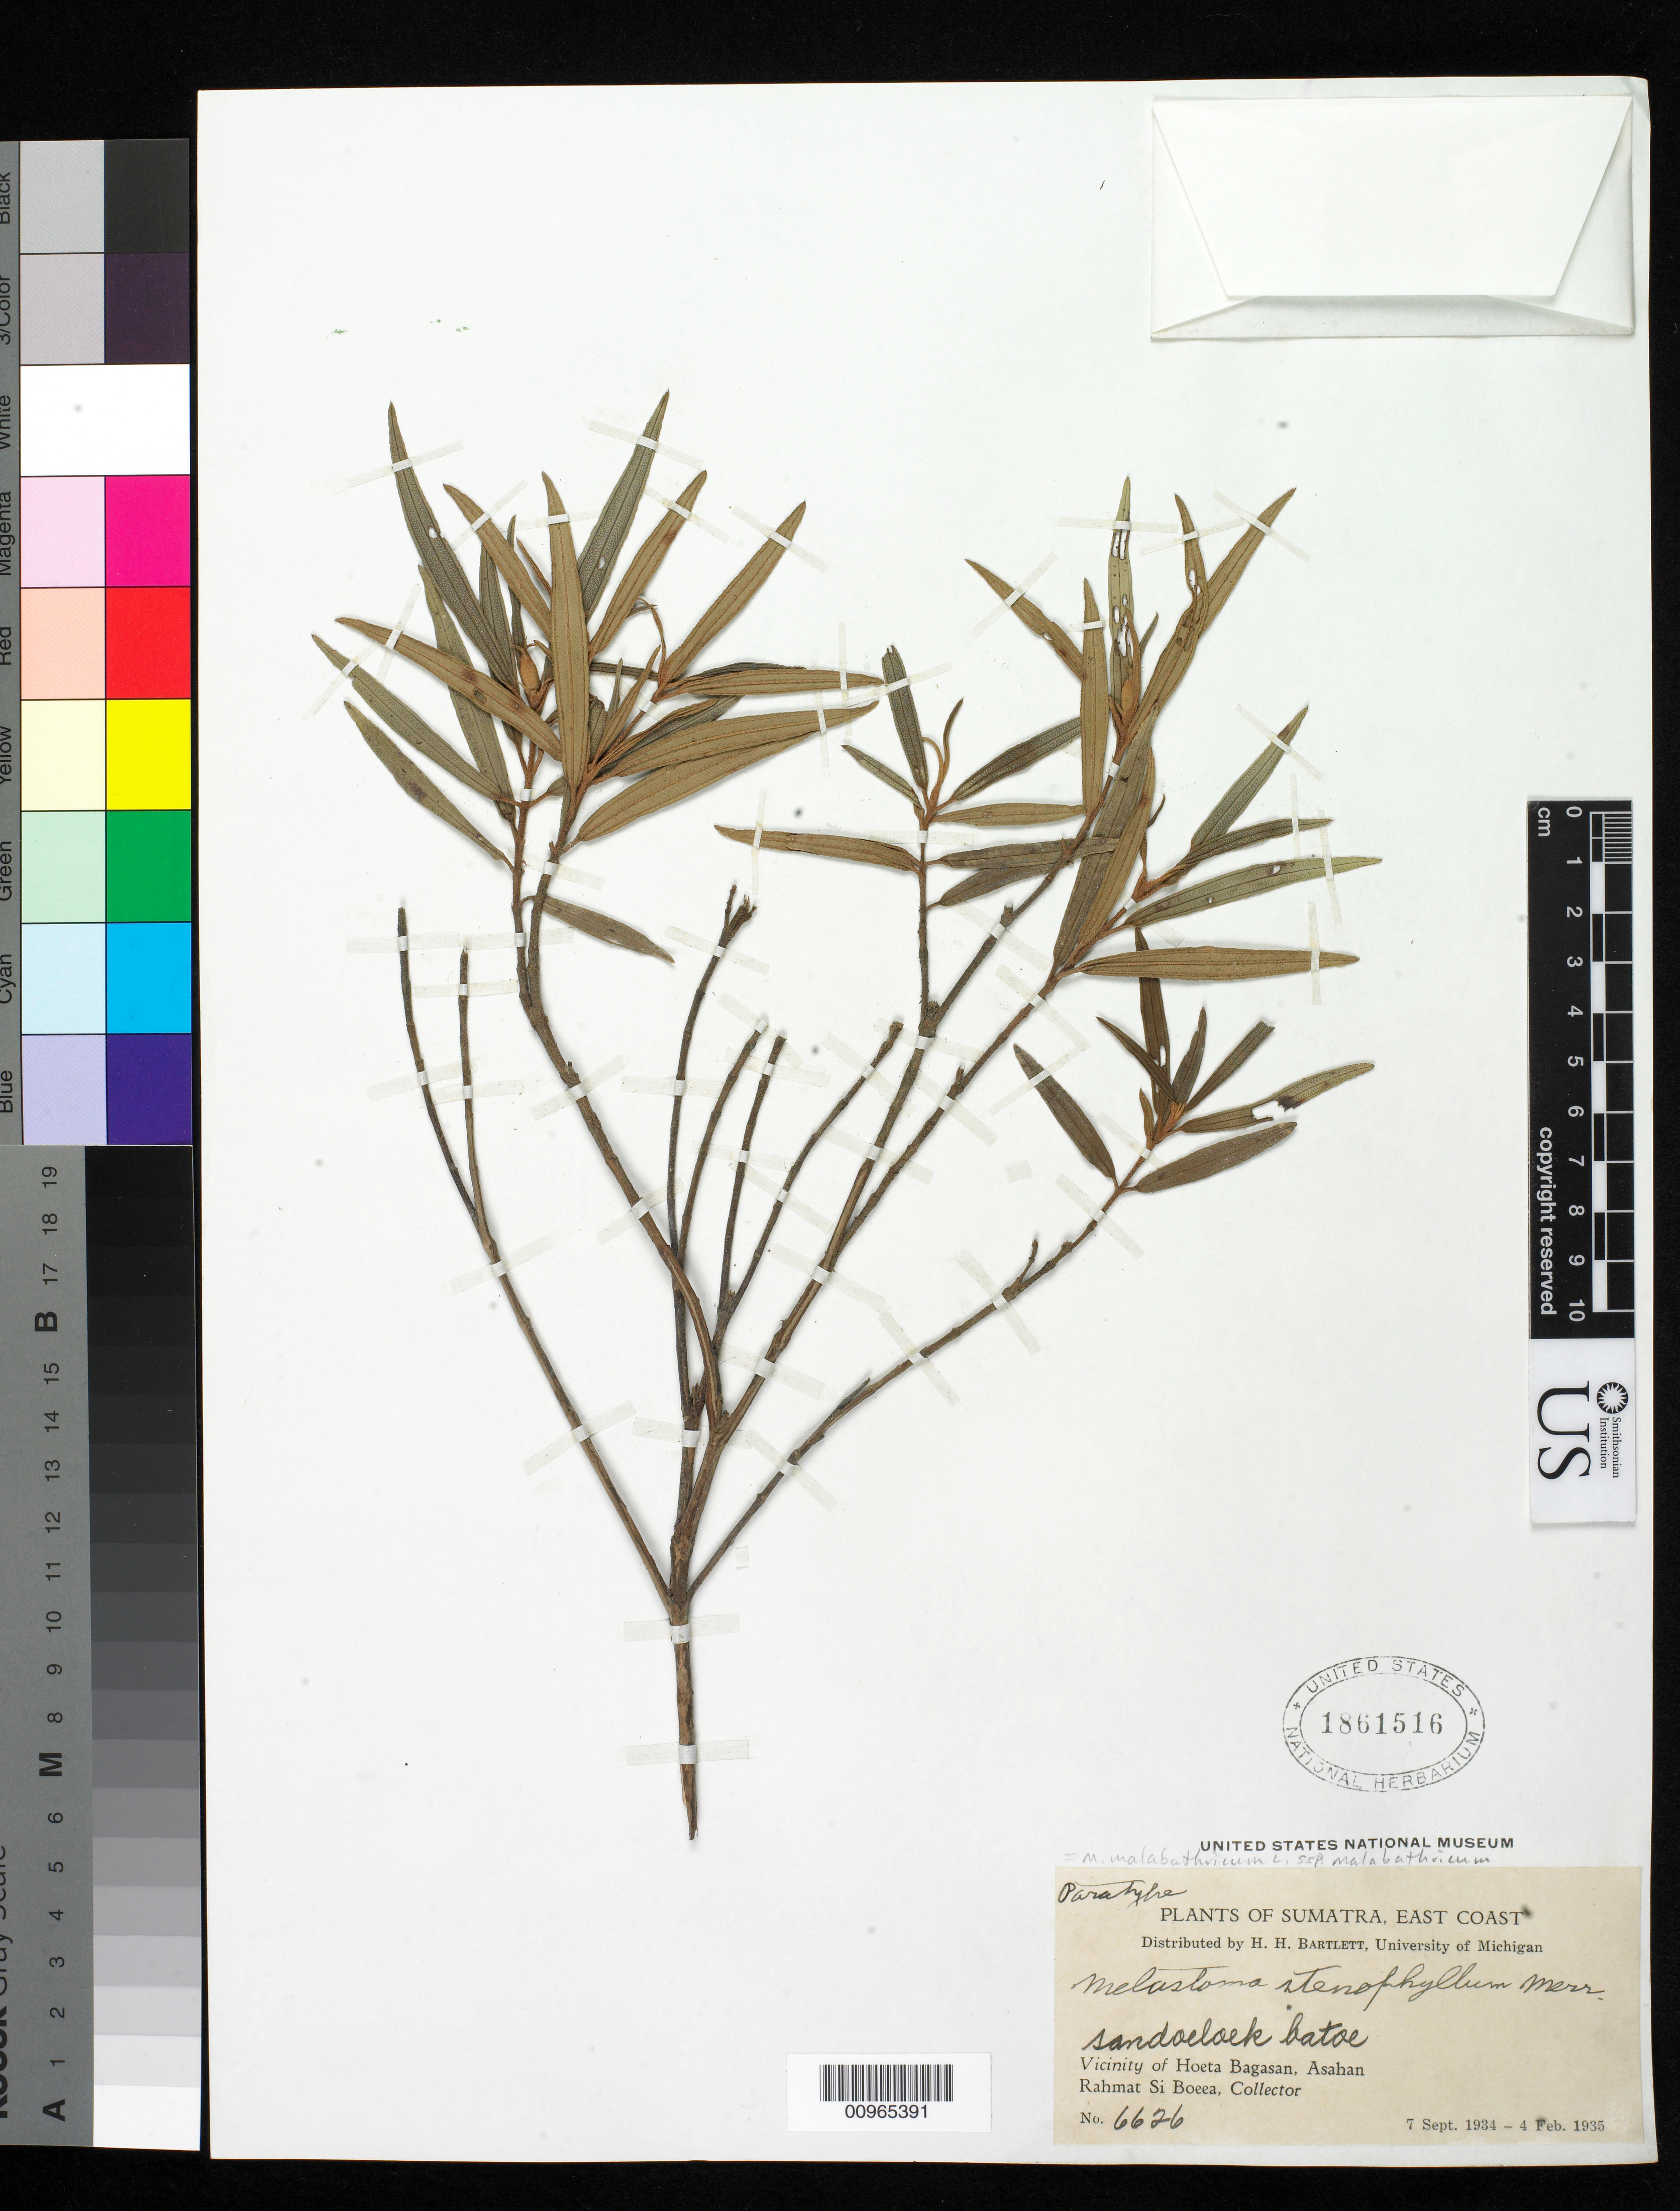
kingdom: Plantae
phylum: Tracheophyta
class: Magnoliopsida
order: Myrtales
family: Melastomataceae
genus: Melastoma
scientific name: Melastoma malabathricum subsp. malabathricum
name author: L.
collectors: Rahmat Si Boeea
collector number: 6626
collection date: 1934-09-07/1935-02-04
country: Indonesia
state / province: Sumatra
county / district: Sumatera Utara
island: Sumatra I.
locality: (East Coast) vicinity of Hoeta Bagasan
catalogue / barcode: US 1861516